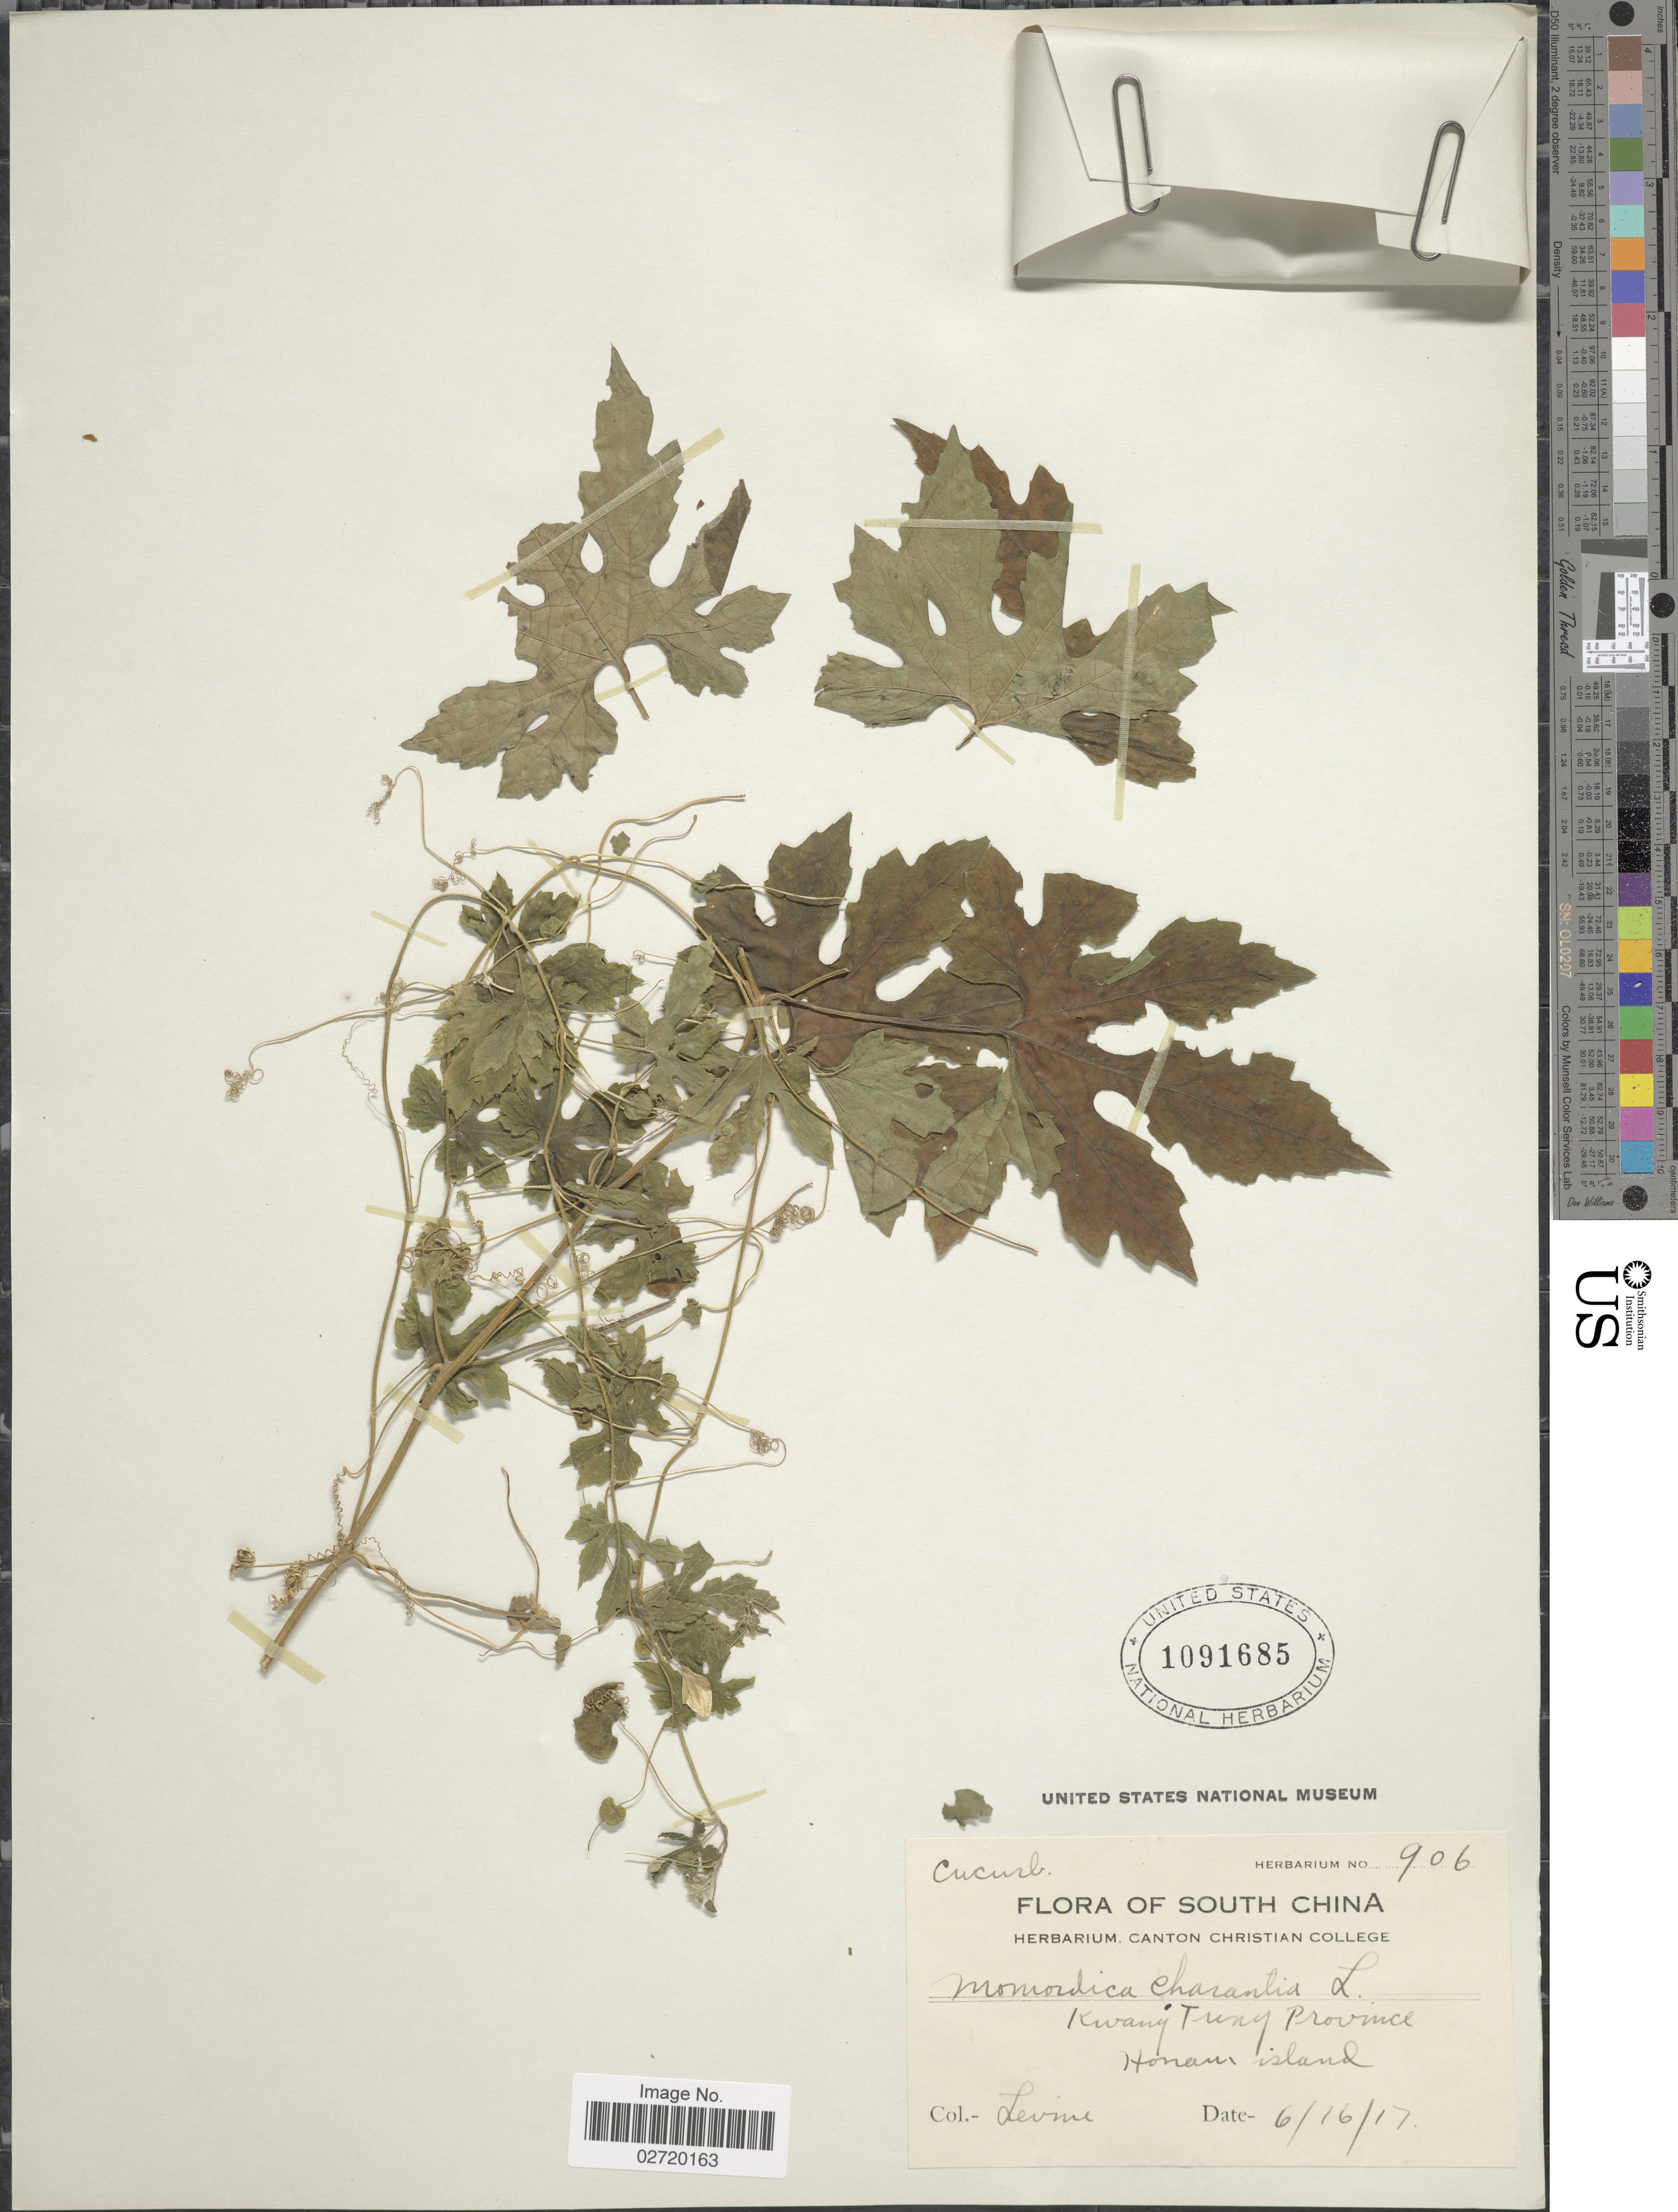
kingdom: Plantae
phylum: Tracheophyta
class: Magnoliopsida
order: Cucurbitales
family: Cucurbitaceae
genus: Momordica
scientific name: Momordica charantia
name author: L.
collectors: -. Levine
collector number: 906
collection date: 1917-06-16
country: China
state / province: Guangdong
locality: Kwang Tung Province, Honam Island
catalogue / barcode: US 1091685